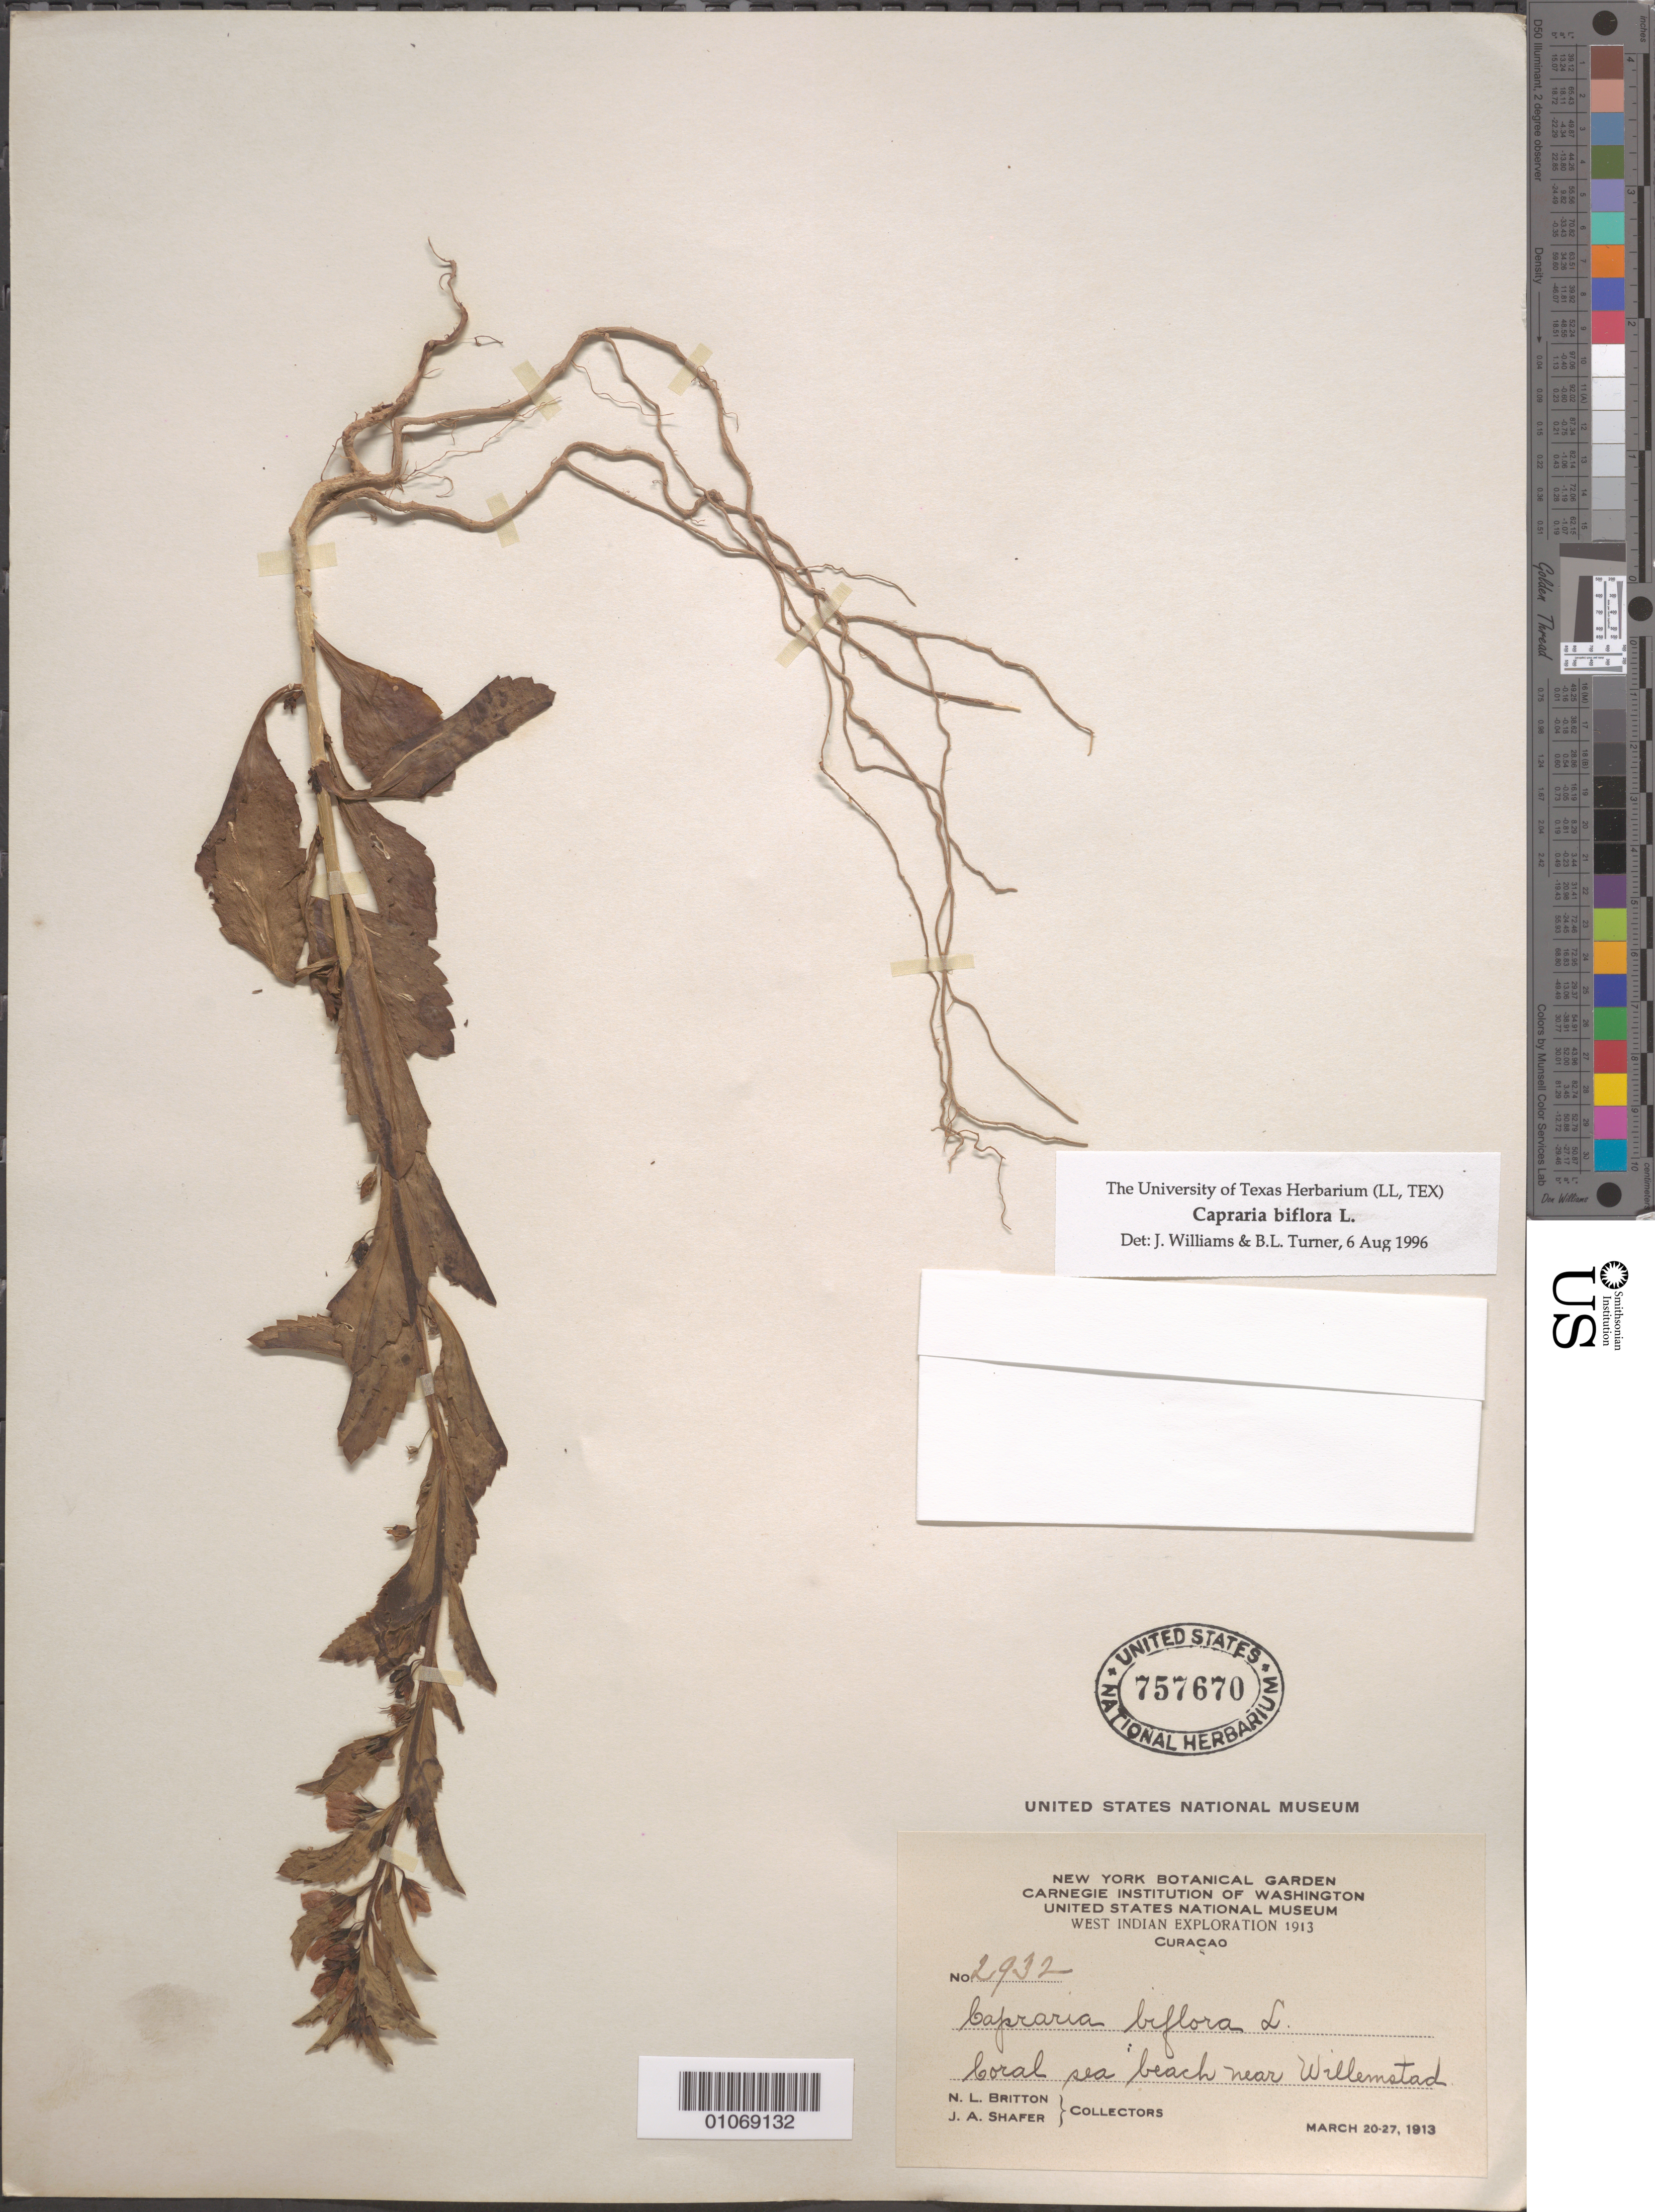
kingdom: Plantae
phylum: Tracheophyta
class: Magnoliopsida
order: Lamiales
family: Scrophulariaceae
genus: Capraria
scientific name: Capraria biflora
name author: L.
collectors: N. Britton & J. A. Shafer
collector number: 2932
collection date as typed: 20 Mar 1913 to 27 Mar 1913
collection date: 1913-03-20/1913-03-27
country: Curaçao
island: Curaçao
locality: Coral sea beach near Willenstad.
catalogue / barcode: US 757670